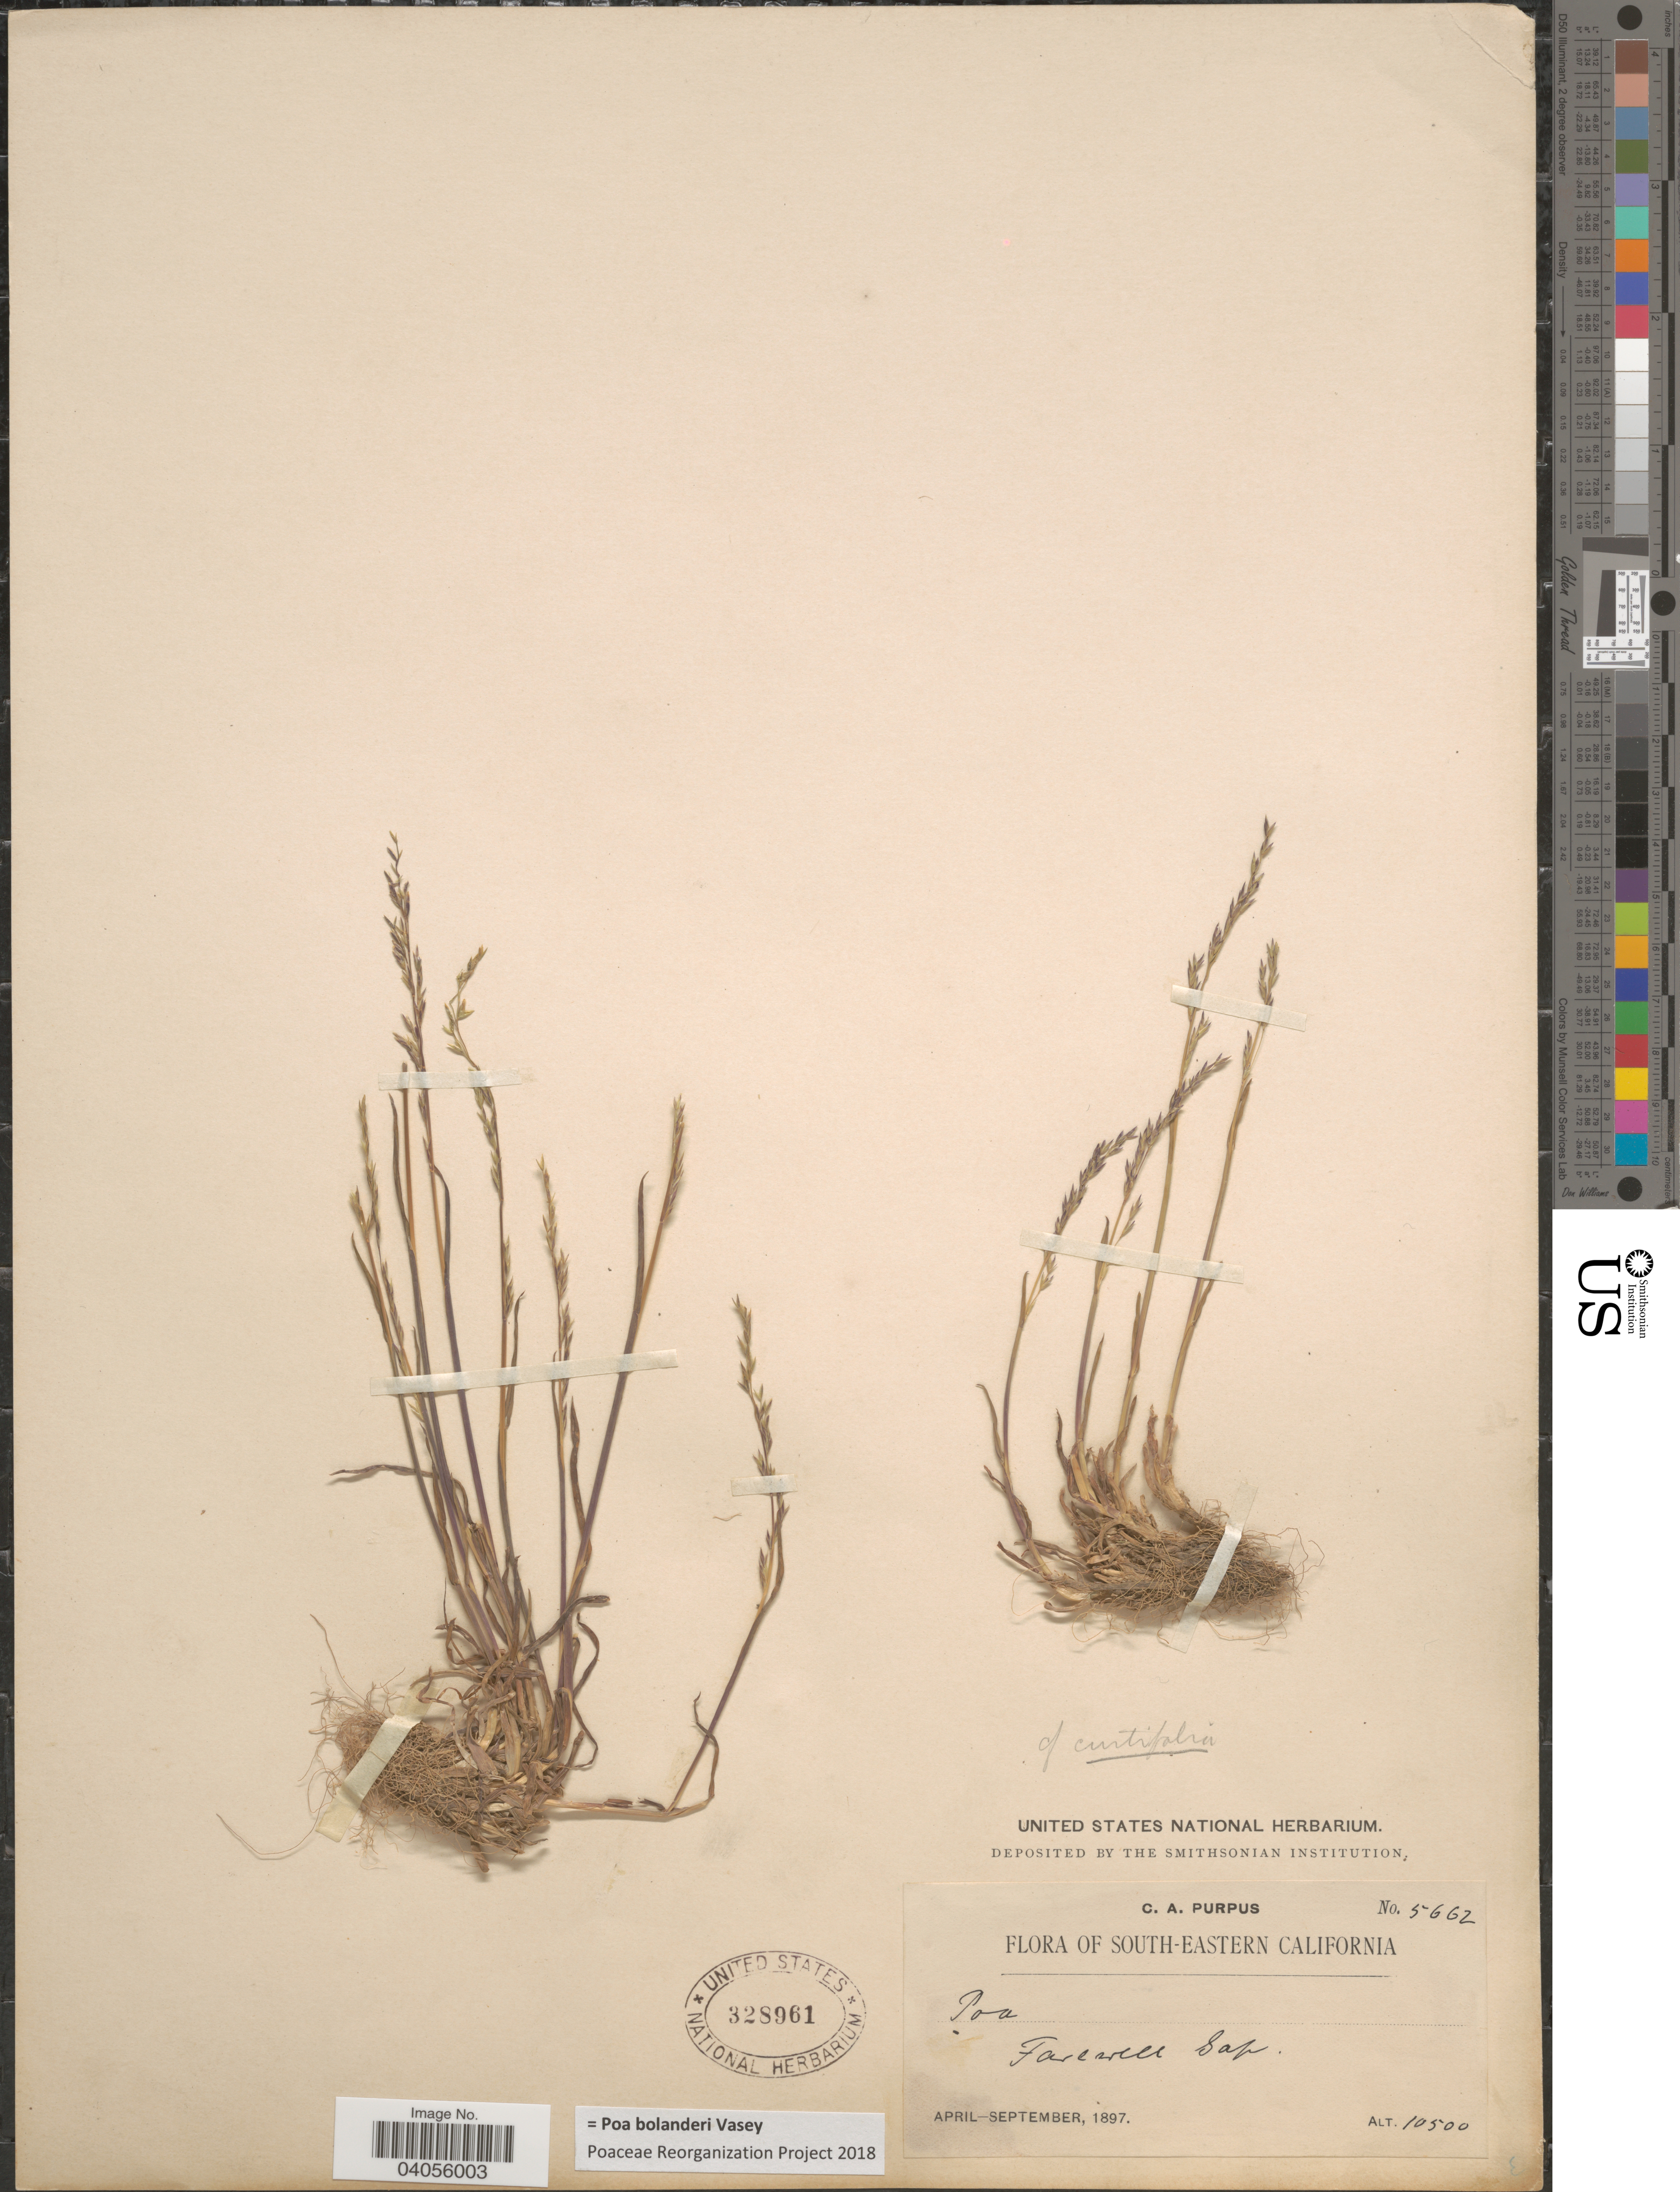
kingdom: Plantae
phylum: Tracheophyta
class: Liliopsida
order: Poales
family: Poaceae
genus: Poa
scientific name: Poa bolanderi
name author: Vasey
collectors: C. A. Purpus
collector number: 5662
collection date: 1897-04/1897-09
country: United States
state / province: California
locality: South-Eastern California. Farewell Gap.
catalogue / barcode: US 328961